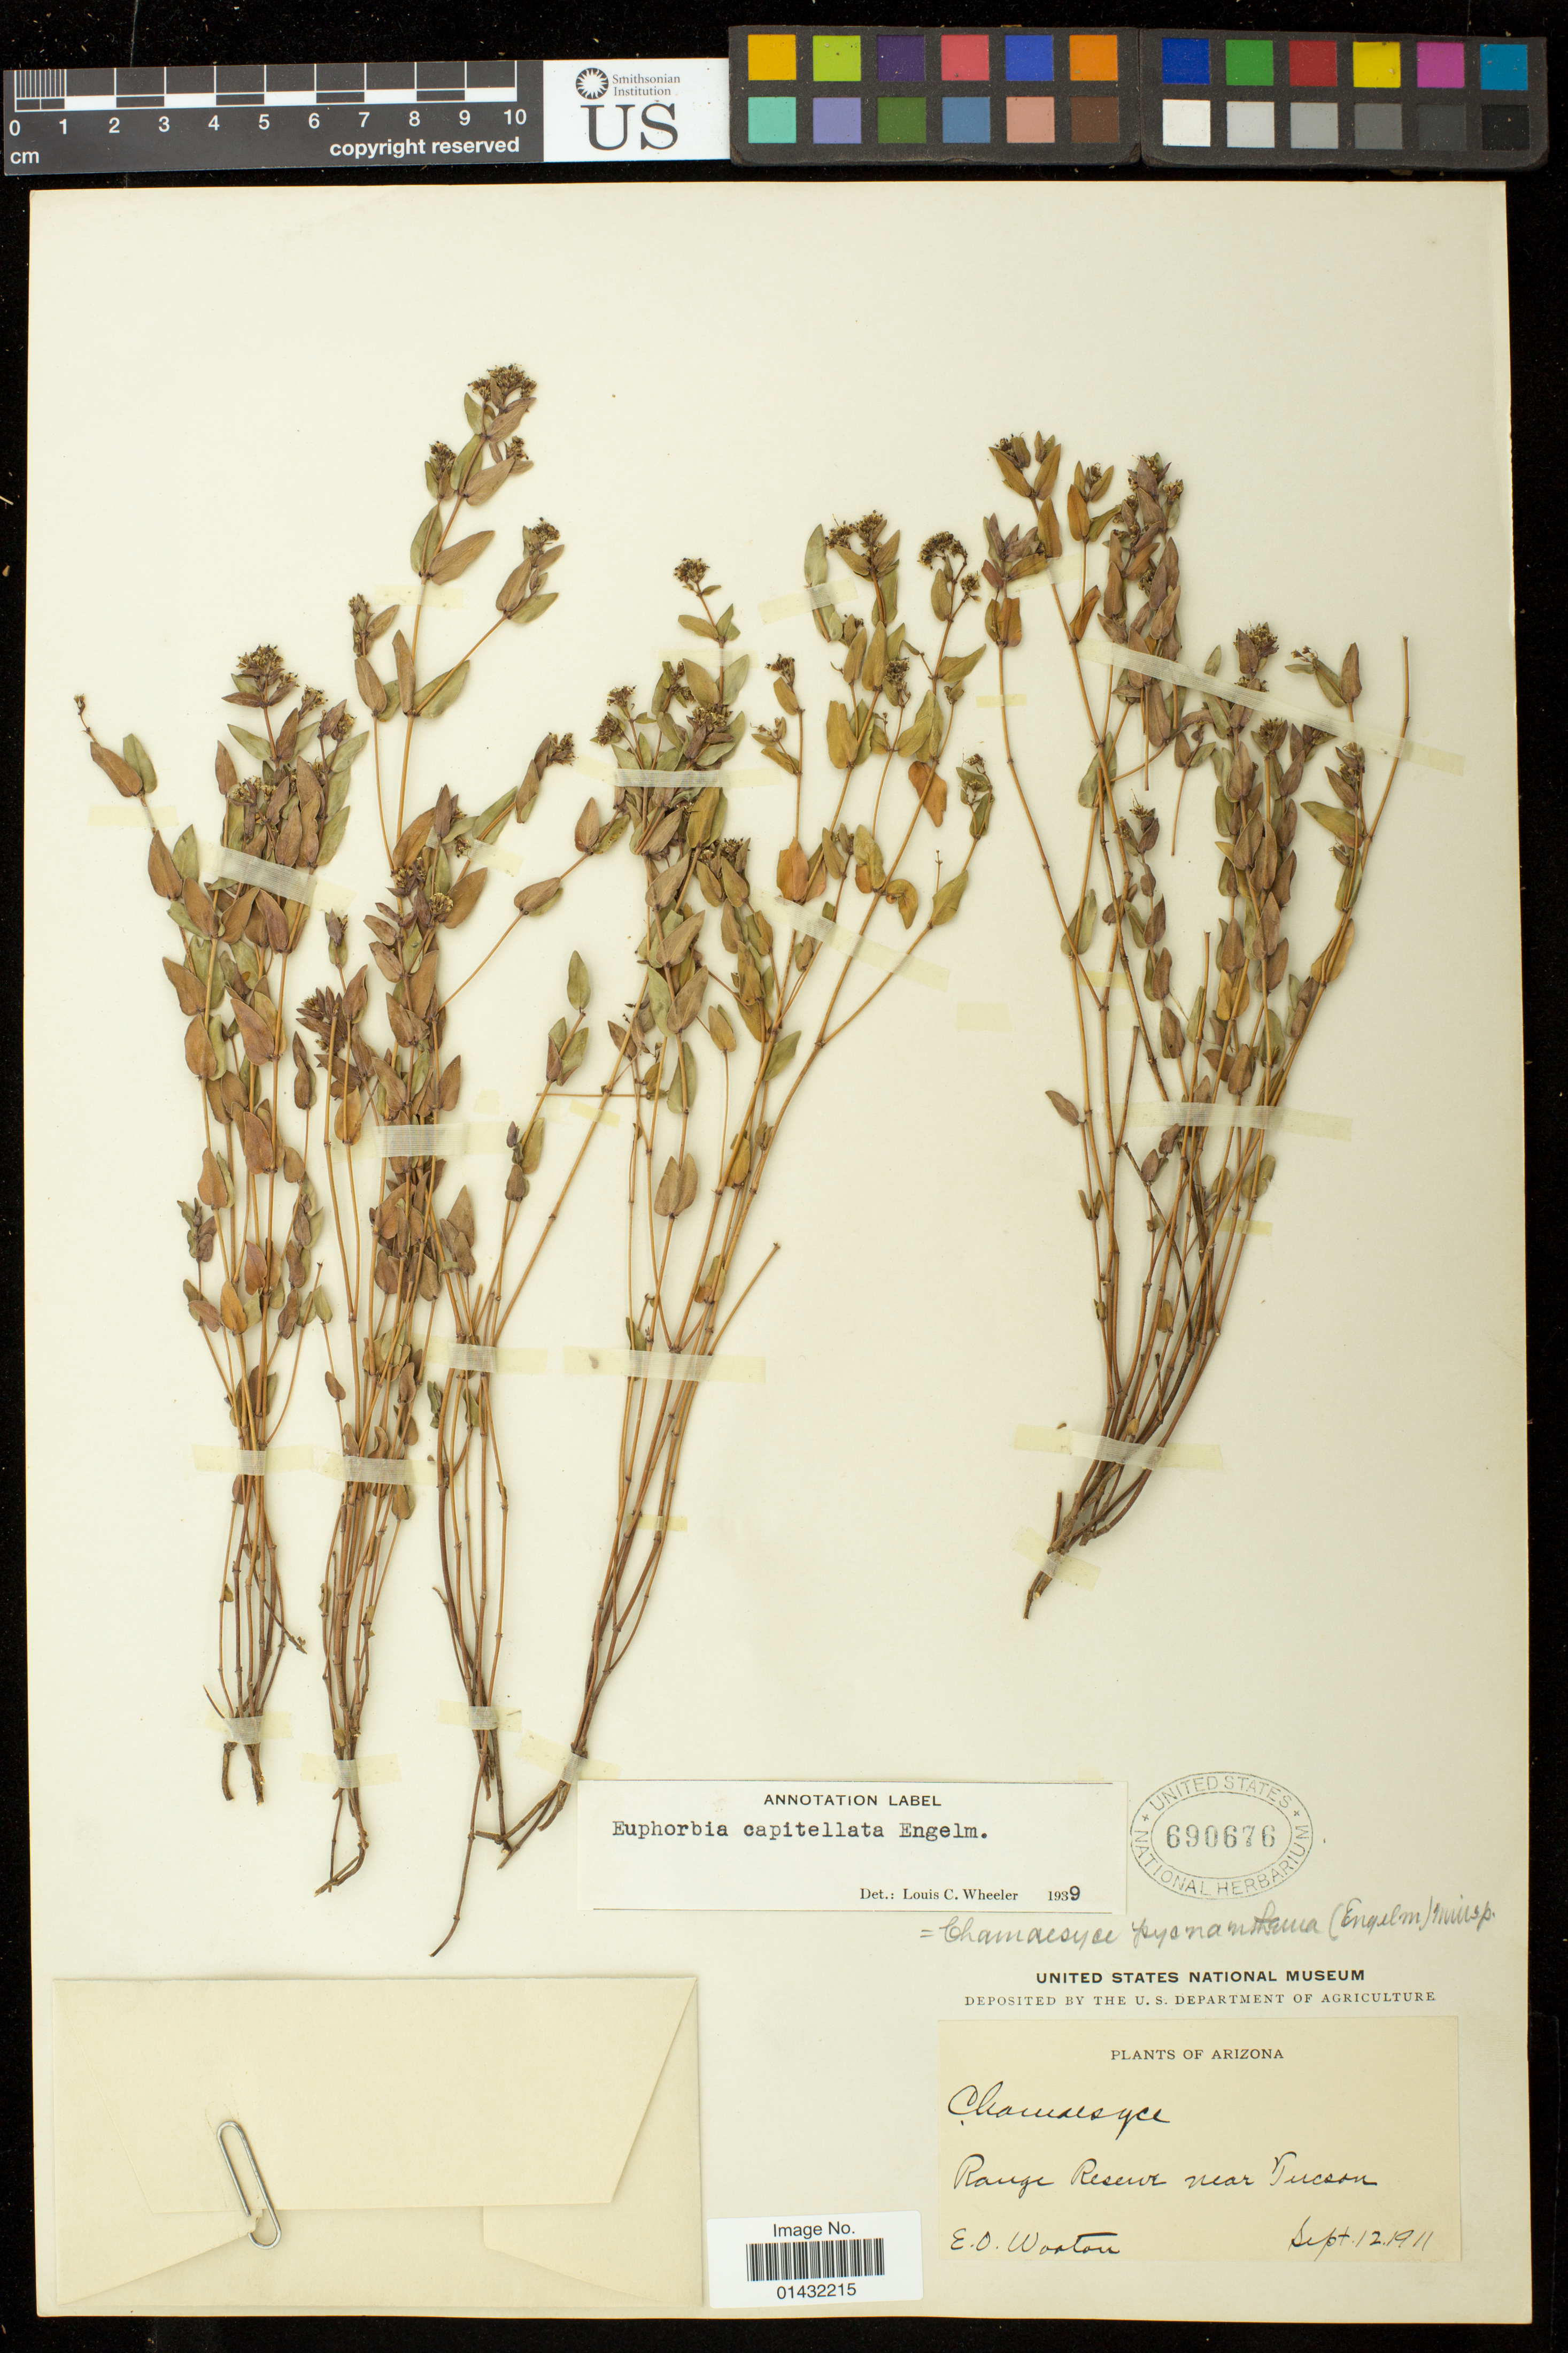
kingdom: Plantae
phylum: Tracheophyta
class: Magnoliopsida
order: Malpighiales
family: Euphorbiaceae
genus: Euphorbia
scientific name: Euphorbia capitellata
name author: Engelm. in Emory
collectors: E. O. Wooton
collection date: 1911-09-12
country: United States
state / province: Arizona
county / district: Pima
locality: Range Reserve near Tucson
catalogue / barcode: US 690676